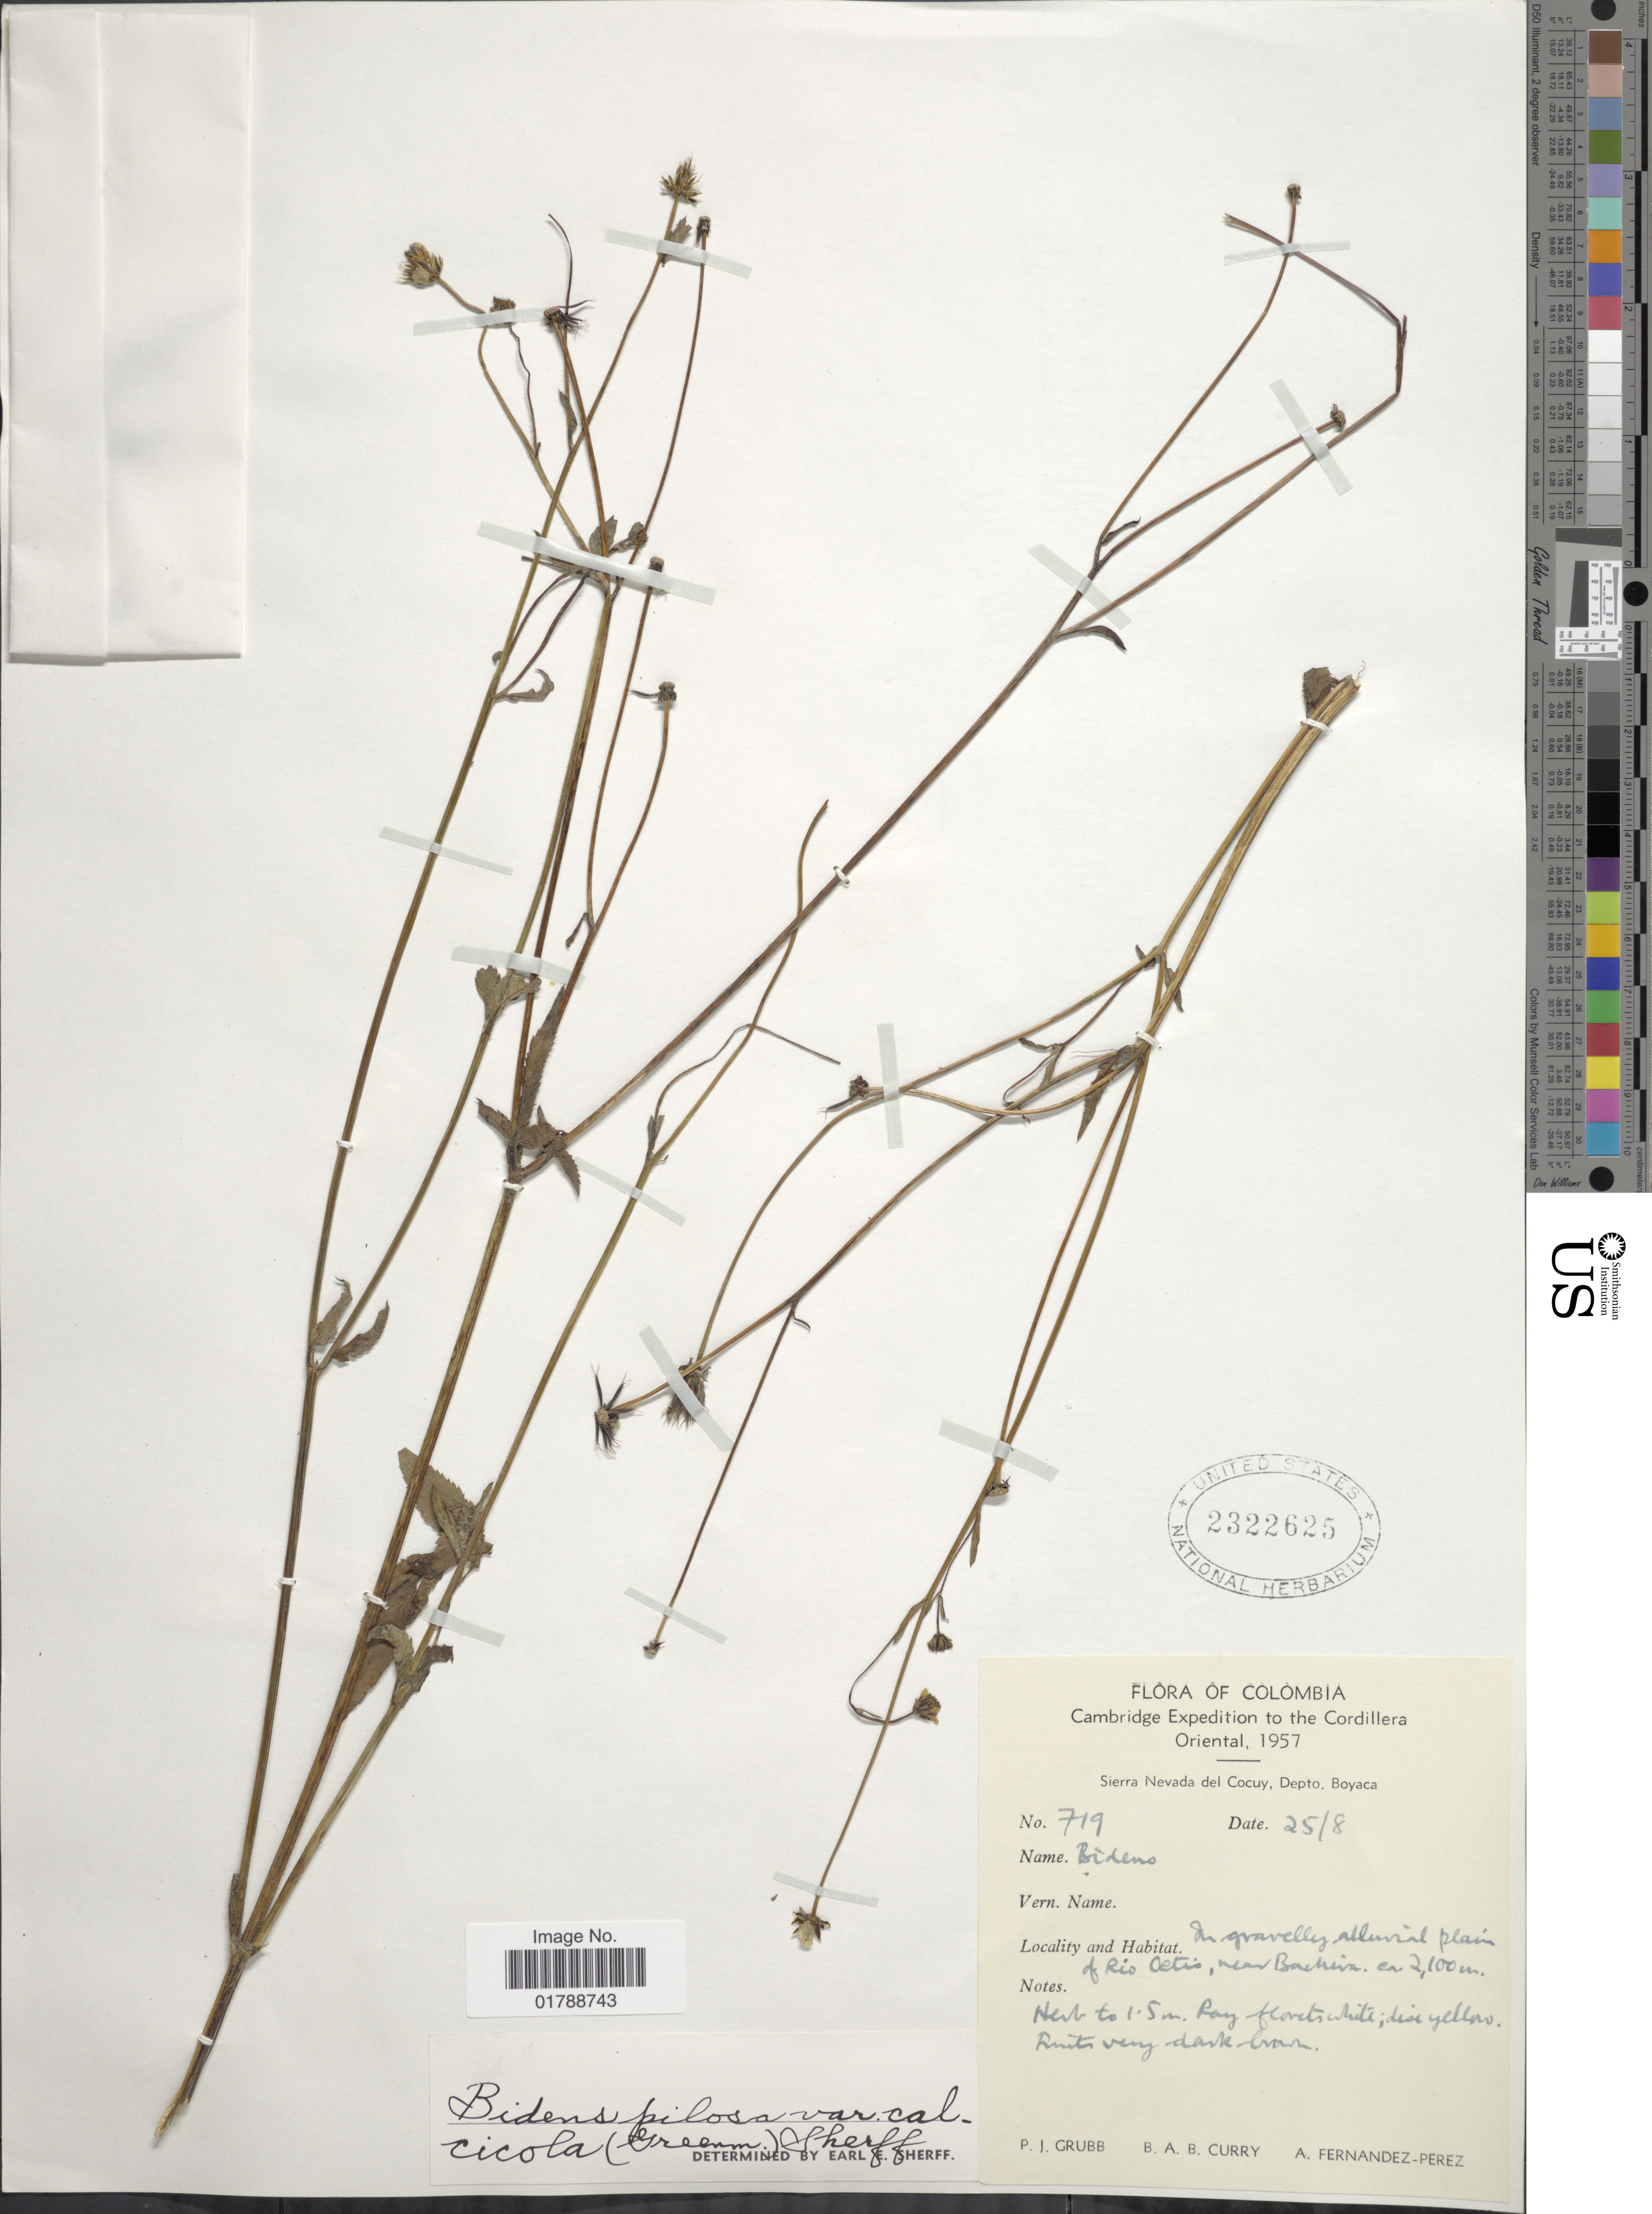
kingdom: Plantae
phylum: Tracheophyta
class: Magnoliopsida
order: Asterales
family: Asteraceae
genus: Bidens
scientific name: Bidens pilosa var. calcicola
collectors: P. J. Grubb, B. Curry & A. Fernández-Pérez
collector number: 719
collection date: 1957-08-25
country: Colombia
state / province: Boyacá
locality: Cordillera Oriental. Sierra Nevada del Cocuy. Rio Cetis, near Bachira [interpreted]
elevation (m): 2100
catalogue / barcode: US 2322625